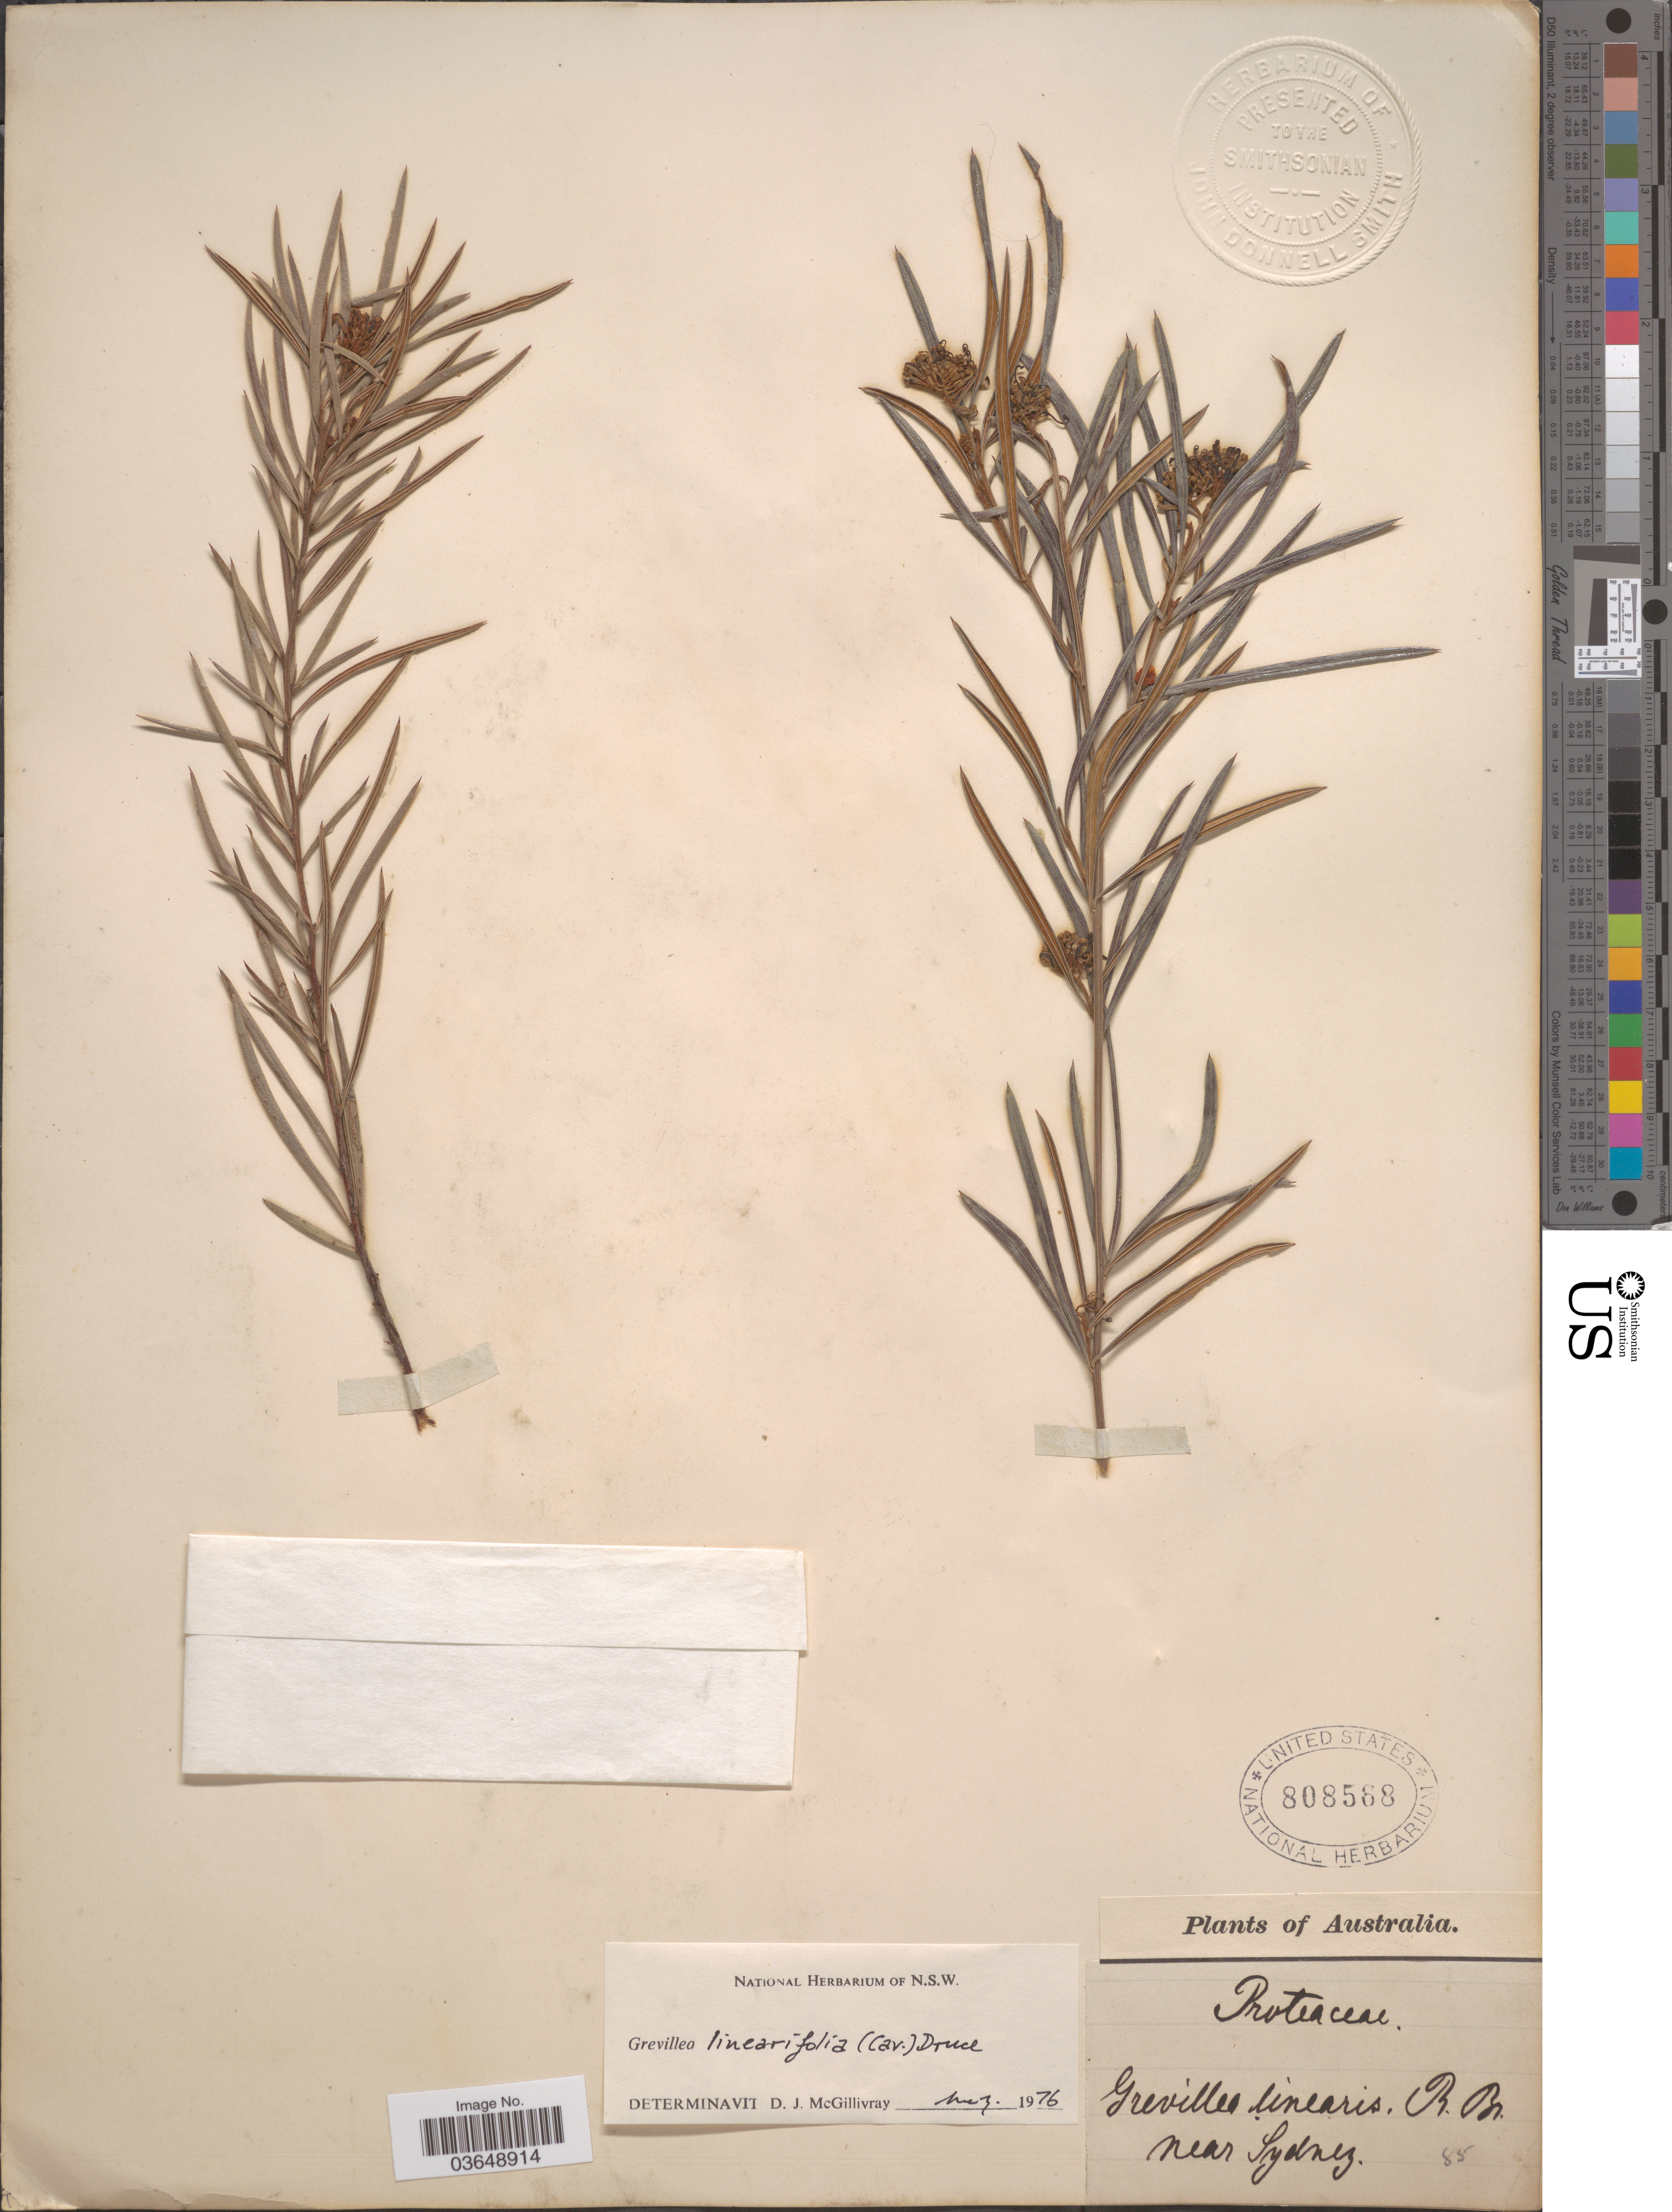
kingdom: Plantae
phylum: Tracheophyta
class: Magnoliopsida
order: Proteales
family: Proteaceae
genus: Grevillea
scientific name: Grevillea linearifolia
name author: (Cav.) Druce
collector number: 85?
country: Australia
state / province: New South Wales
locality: Near Sydney.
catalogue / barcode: US 808568